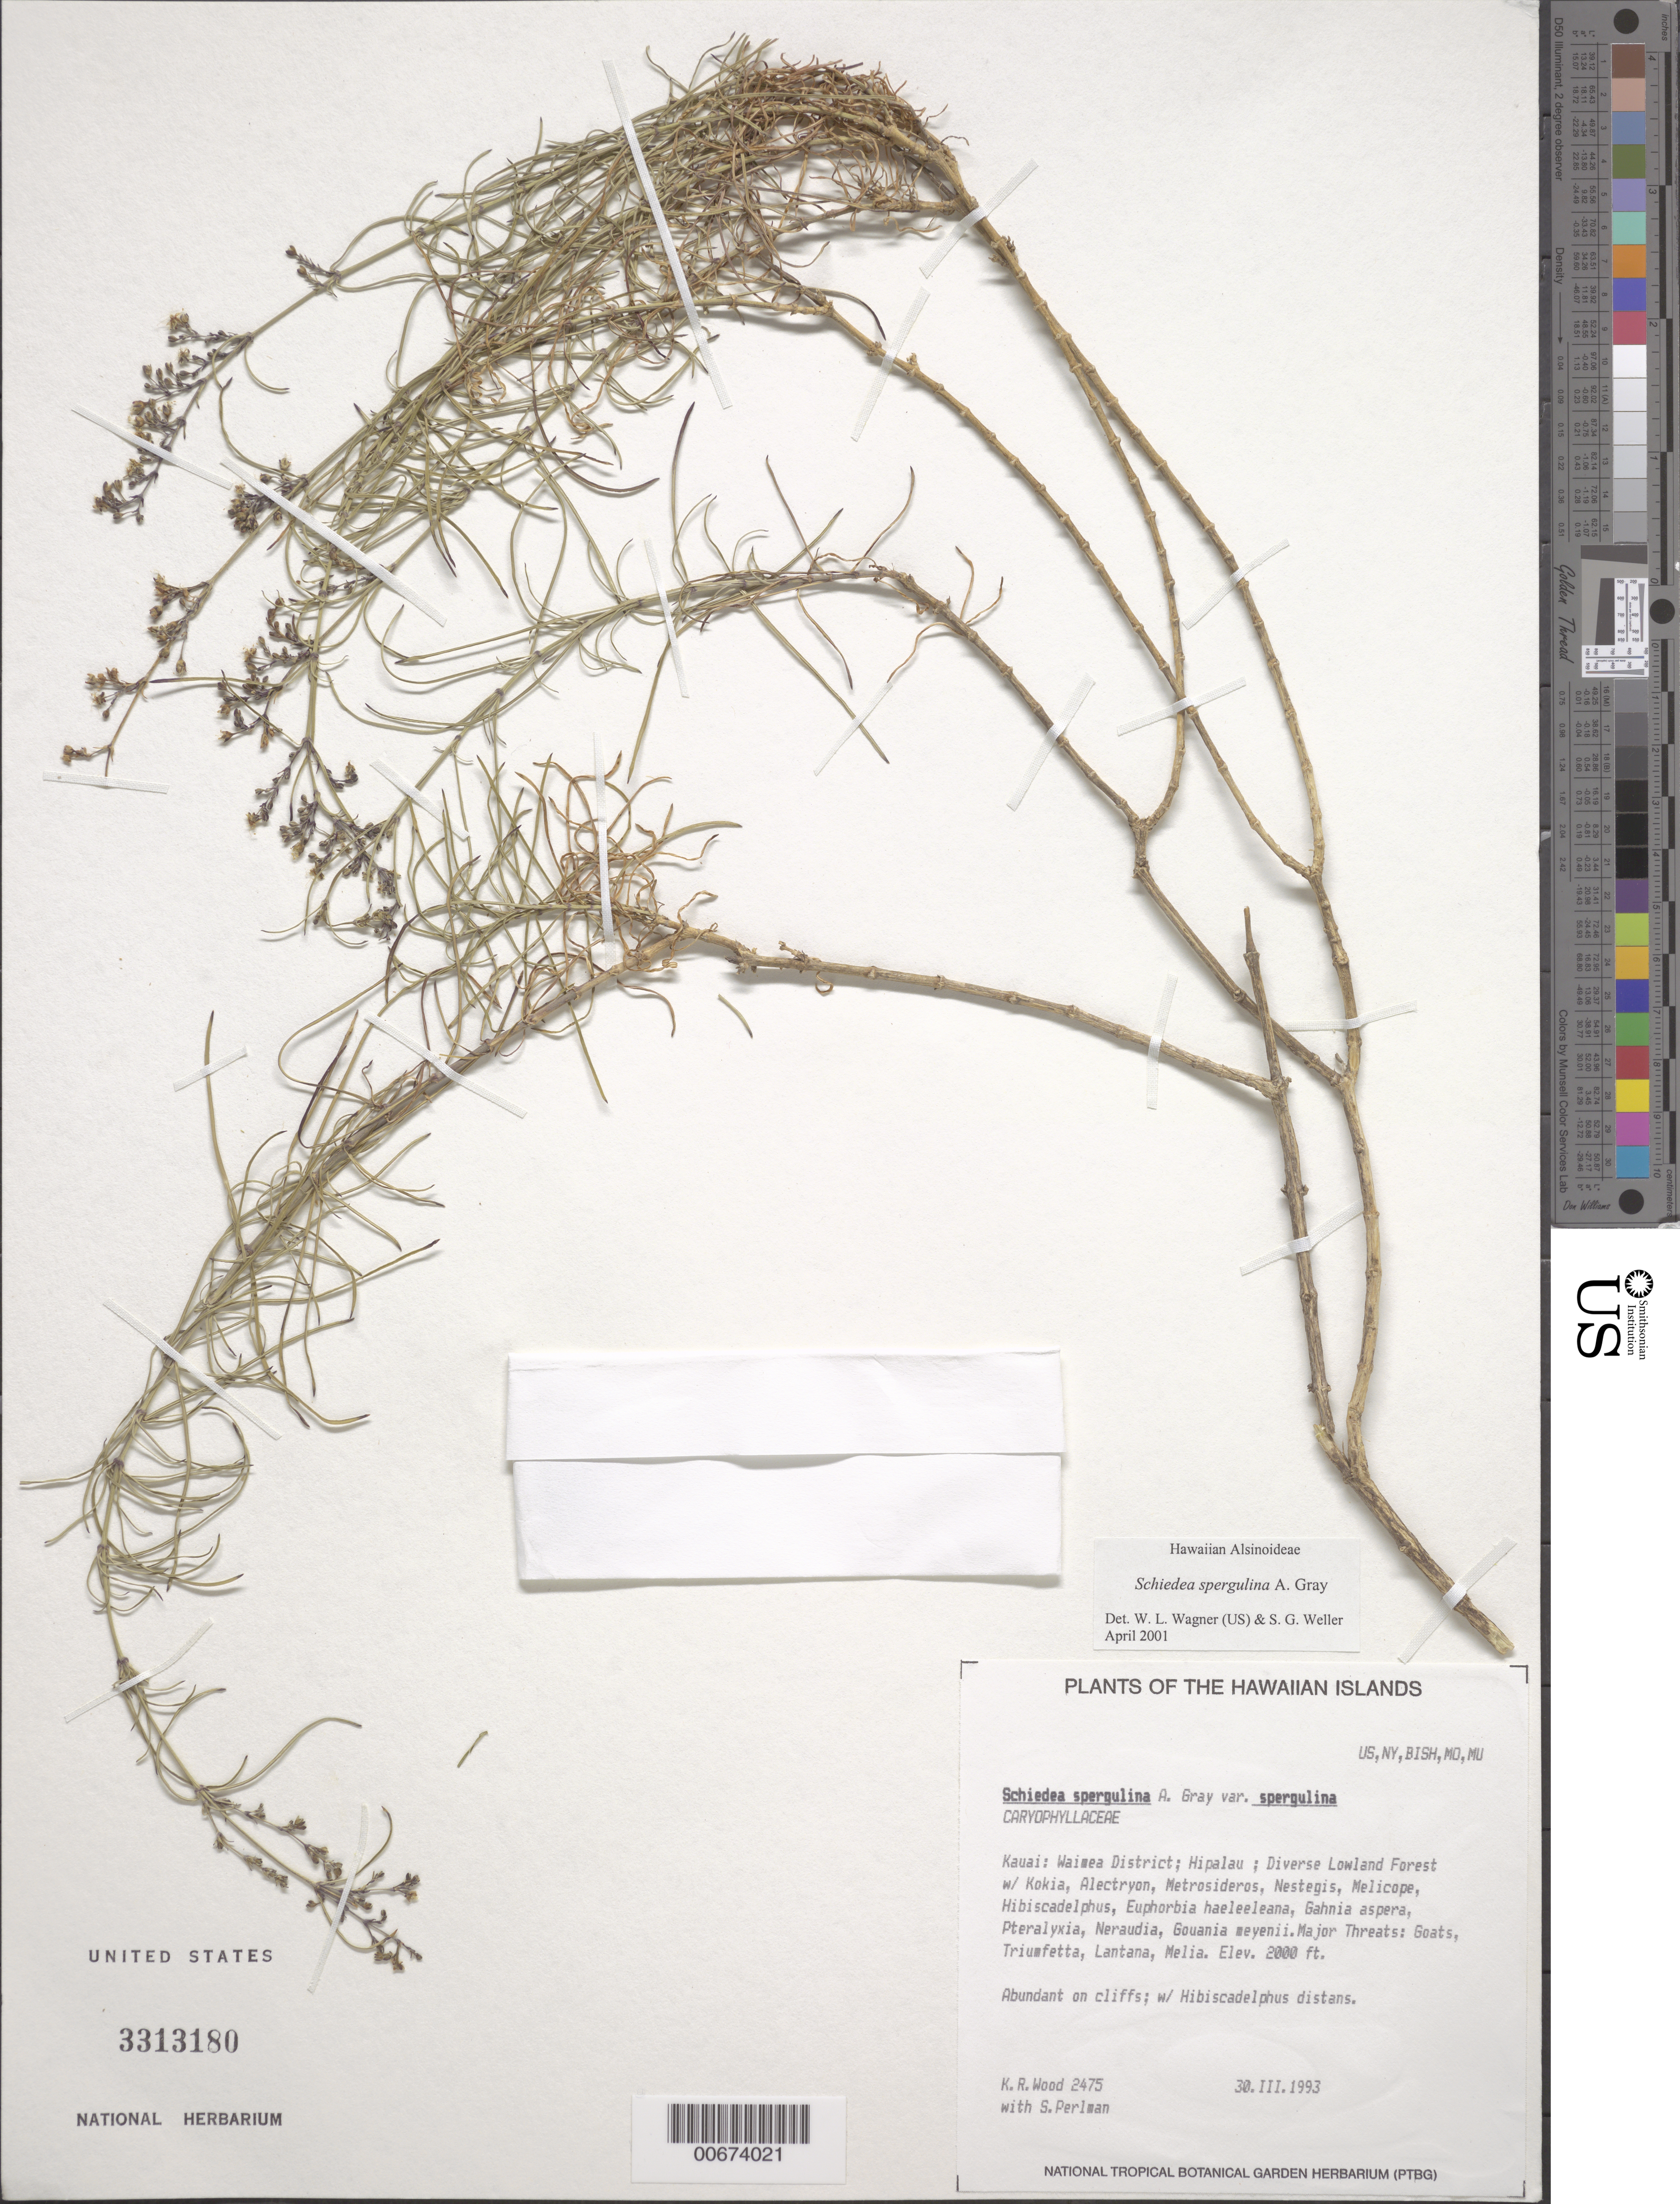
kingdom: Plantae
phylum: Tracheophyta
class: Magnoliopsida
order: Caryophyllales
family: Caryophyllaceae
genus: Schiedea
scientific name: Schiedea spergulina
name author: A. Gray in Wilkes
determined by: Wagner, W. L.; Weller, Stephen G.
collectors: K. R. Wood & S. P. Perlman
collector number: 2475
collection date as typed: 30 Mar 1993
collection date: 1993-03-30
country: United States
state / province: Hawaii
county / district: Kauai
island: Kaua'i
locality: Waimea District, Hipalau.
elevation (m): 610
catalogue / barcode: US 3313180